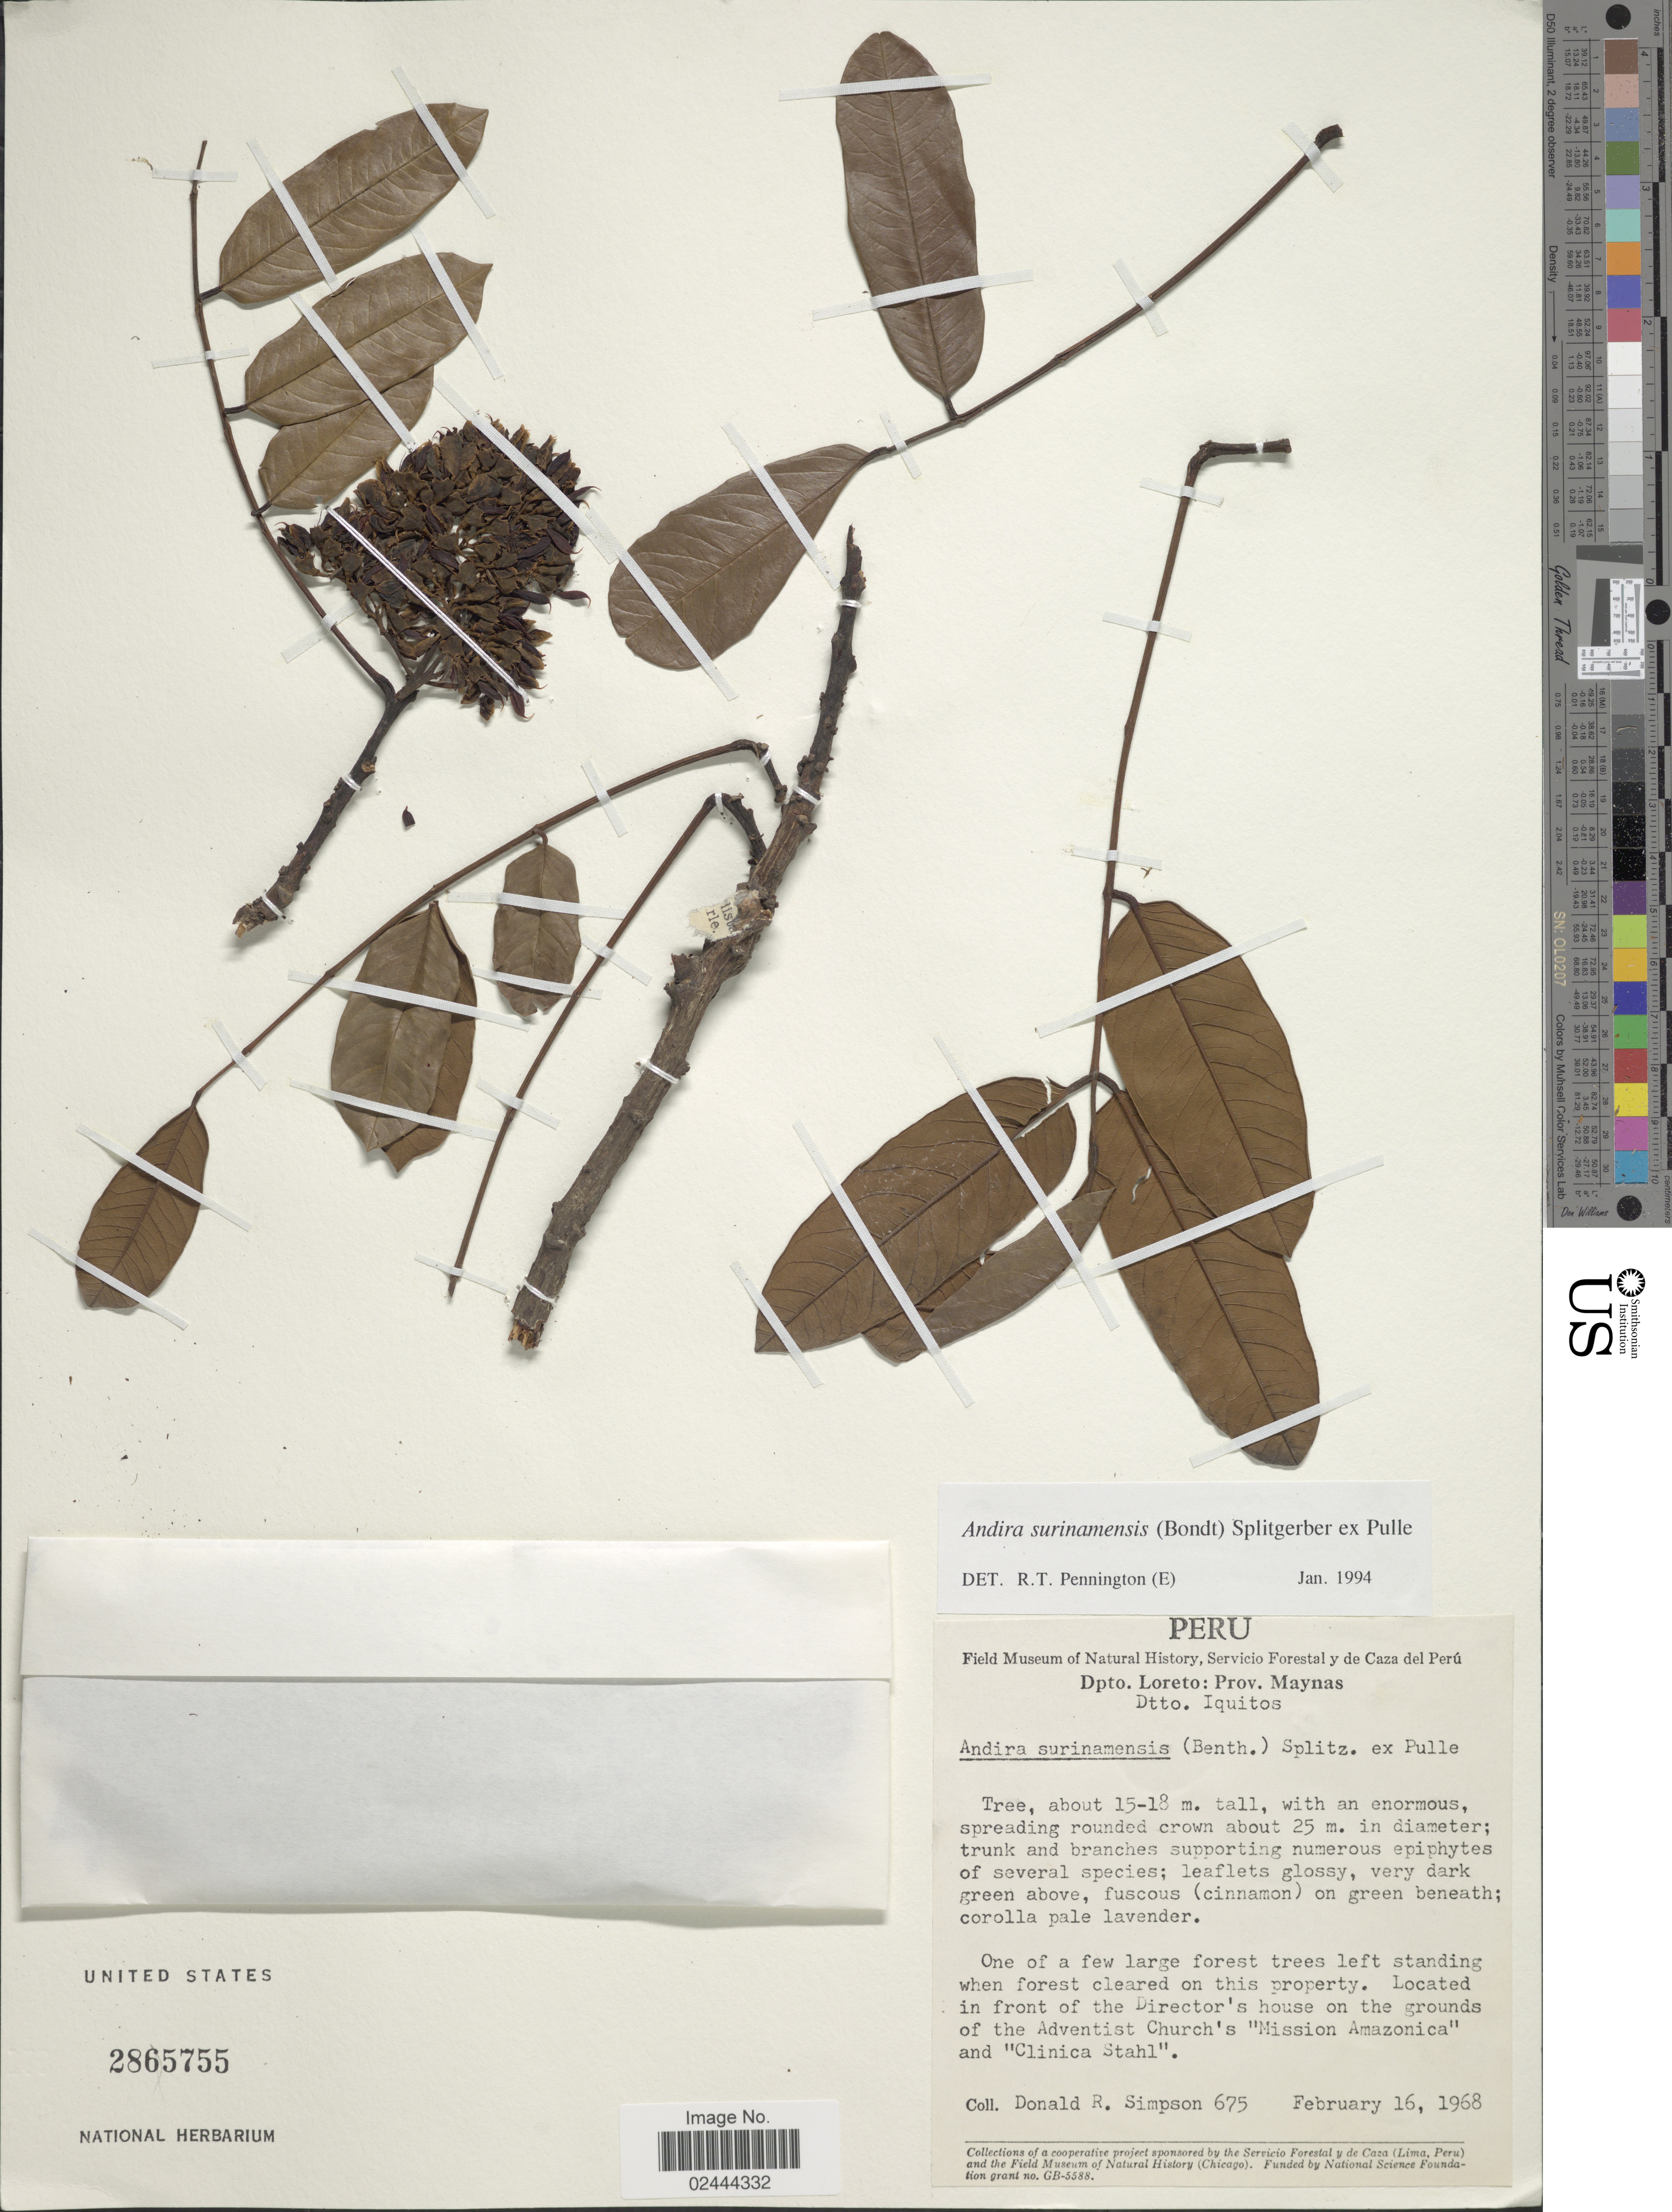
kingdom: Plantae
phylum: Tracheophyta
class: Magnoliopsida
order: Fabales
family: Fabaceae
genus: Andira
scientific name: Andira surinamensis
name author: (Bondt) Splitg. ex Amshoff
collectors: D. R. Simpson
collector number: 675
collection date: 1968-02-16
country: Peru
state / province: Loreto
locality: Prov. Maynas, Dtto. Iquitos, front of the Director's house on the grounds of the Adventist Church's Mission Amazonica and Clinica Stahl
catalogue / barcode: US 2865755